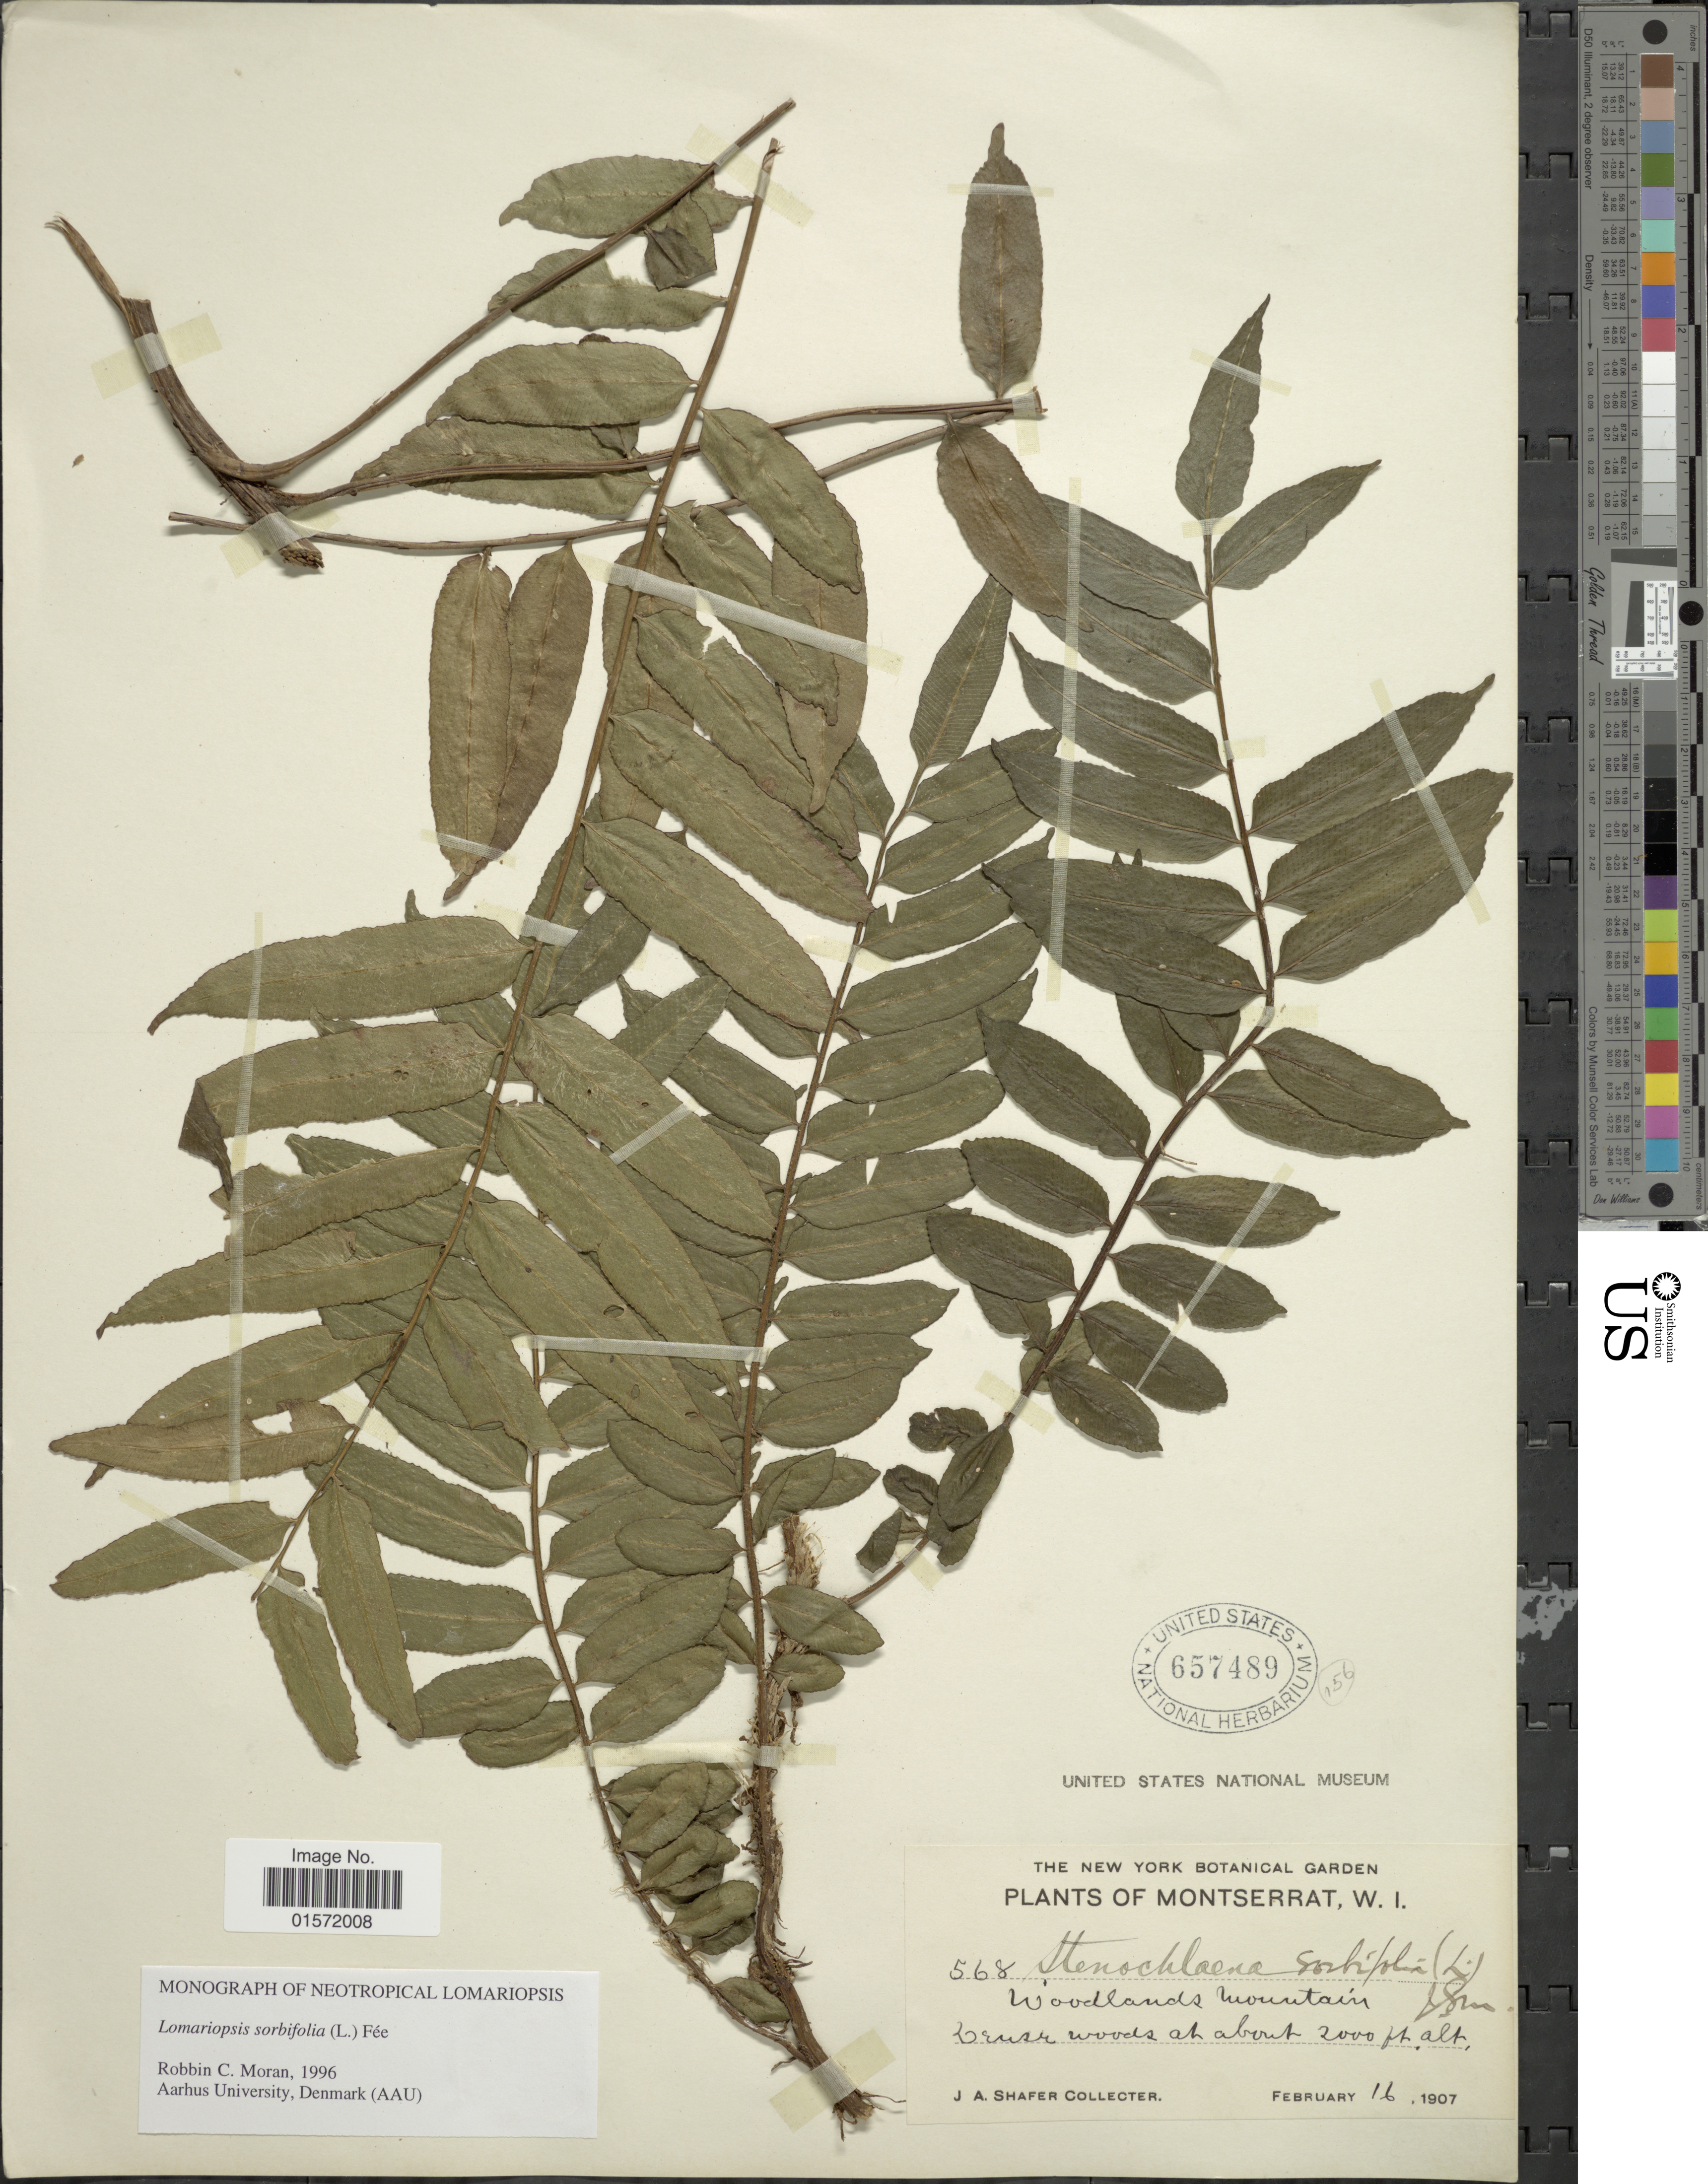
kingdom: Plantae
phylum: Tracheophyta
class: Polypodiopsida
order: Polypodiales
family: Lomariopsidaceae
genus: Lomariopsis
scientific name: Lomariopsis sorbifolia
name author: (L.) Fée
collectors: J. A. Shafer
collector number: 568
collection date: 1907-01-16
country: Montserrat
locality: W. I., Woodlands mountain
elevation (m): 610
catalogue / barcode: US 657489